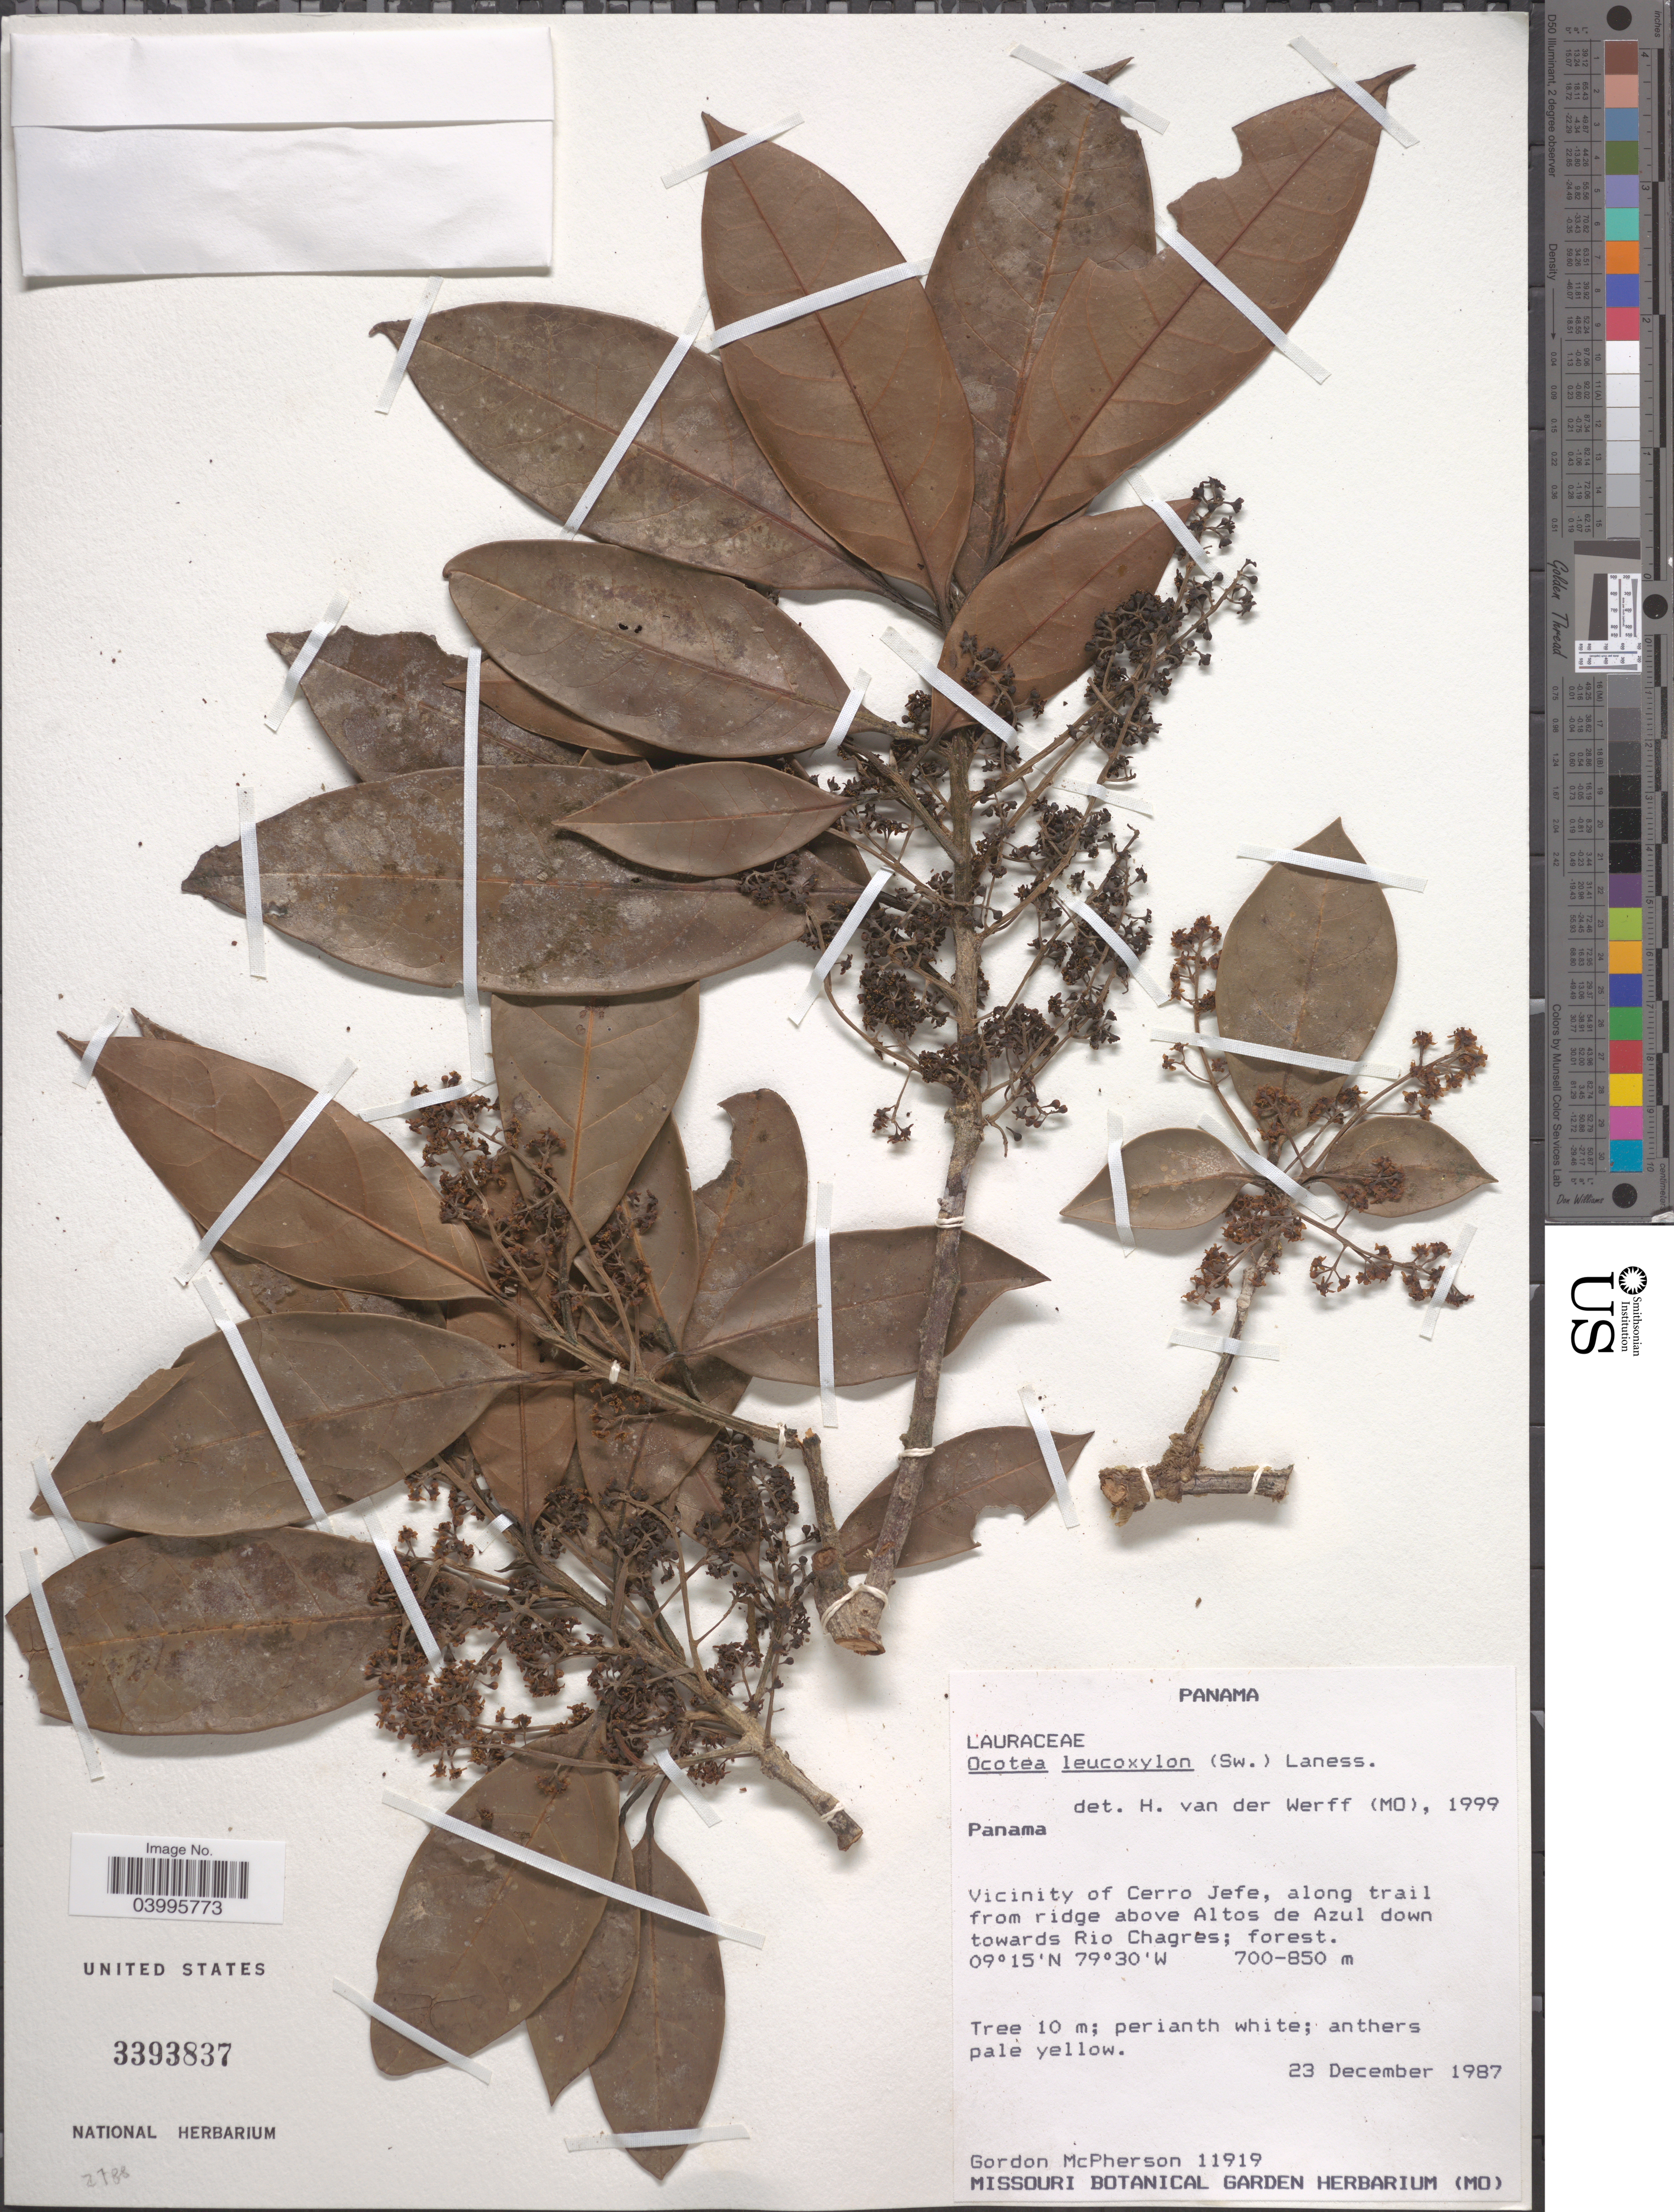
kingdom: Plantae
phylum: Tracheophyta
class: Magnoliopsida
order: Laurales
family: Lauraceae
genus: Ocotea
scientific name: Ocotea leucoxylon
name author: (Sw.) Laness.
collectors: G. McPherson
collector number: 11919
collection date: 1987-12-23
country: Panama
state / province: Panamá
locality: Vicinity of Cerro Jefe, along trail from ridge above Altos de Azul down towards Rio Chagres.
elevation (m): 700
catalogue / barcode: US 3393837